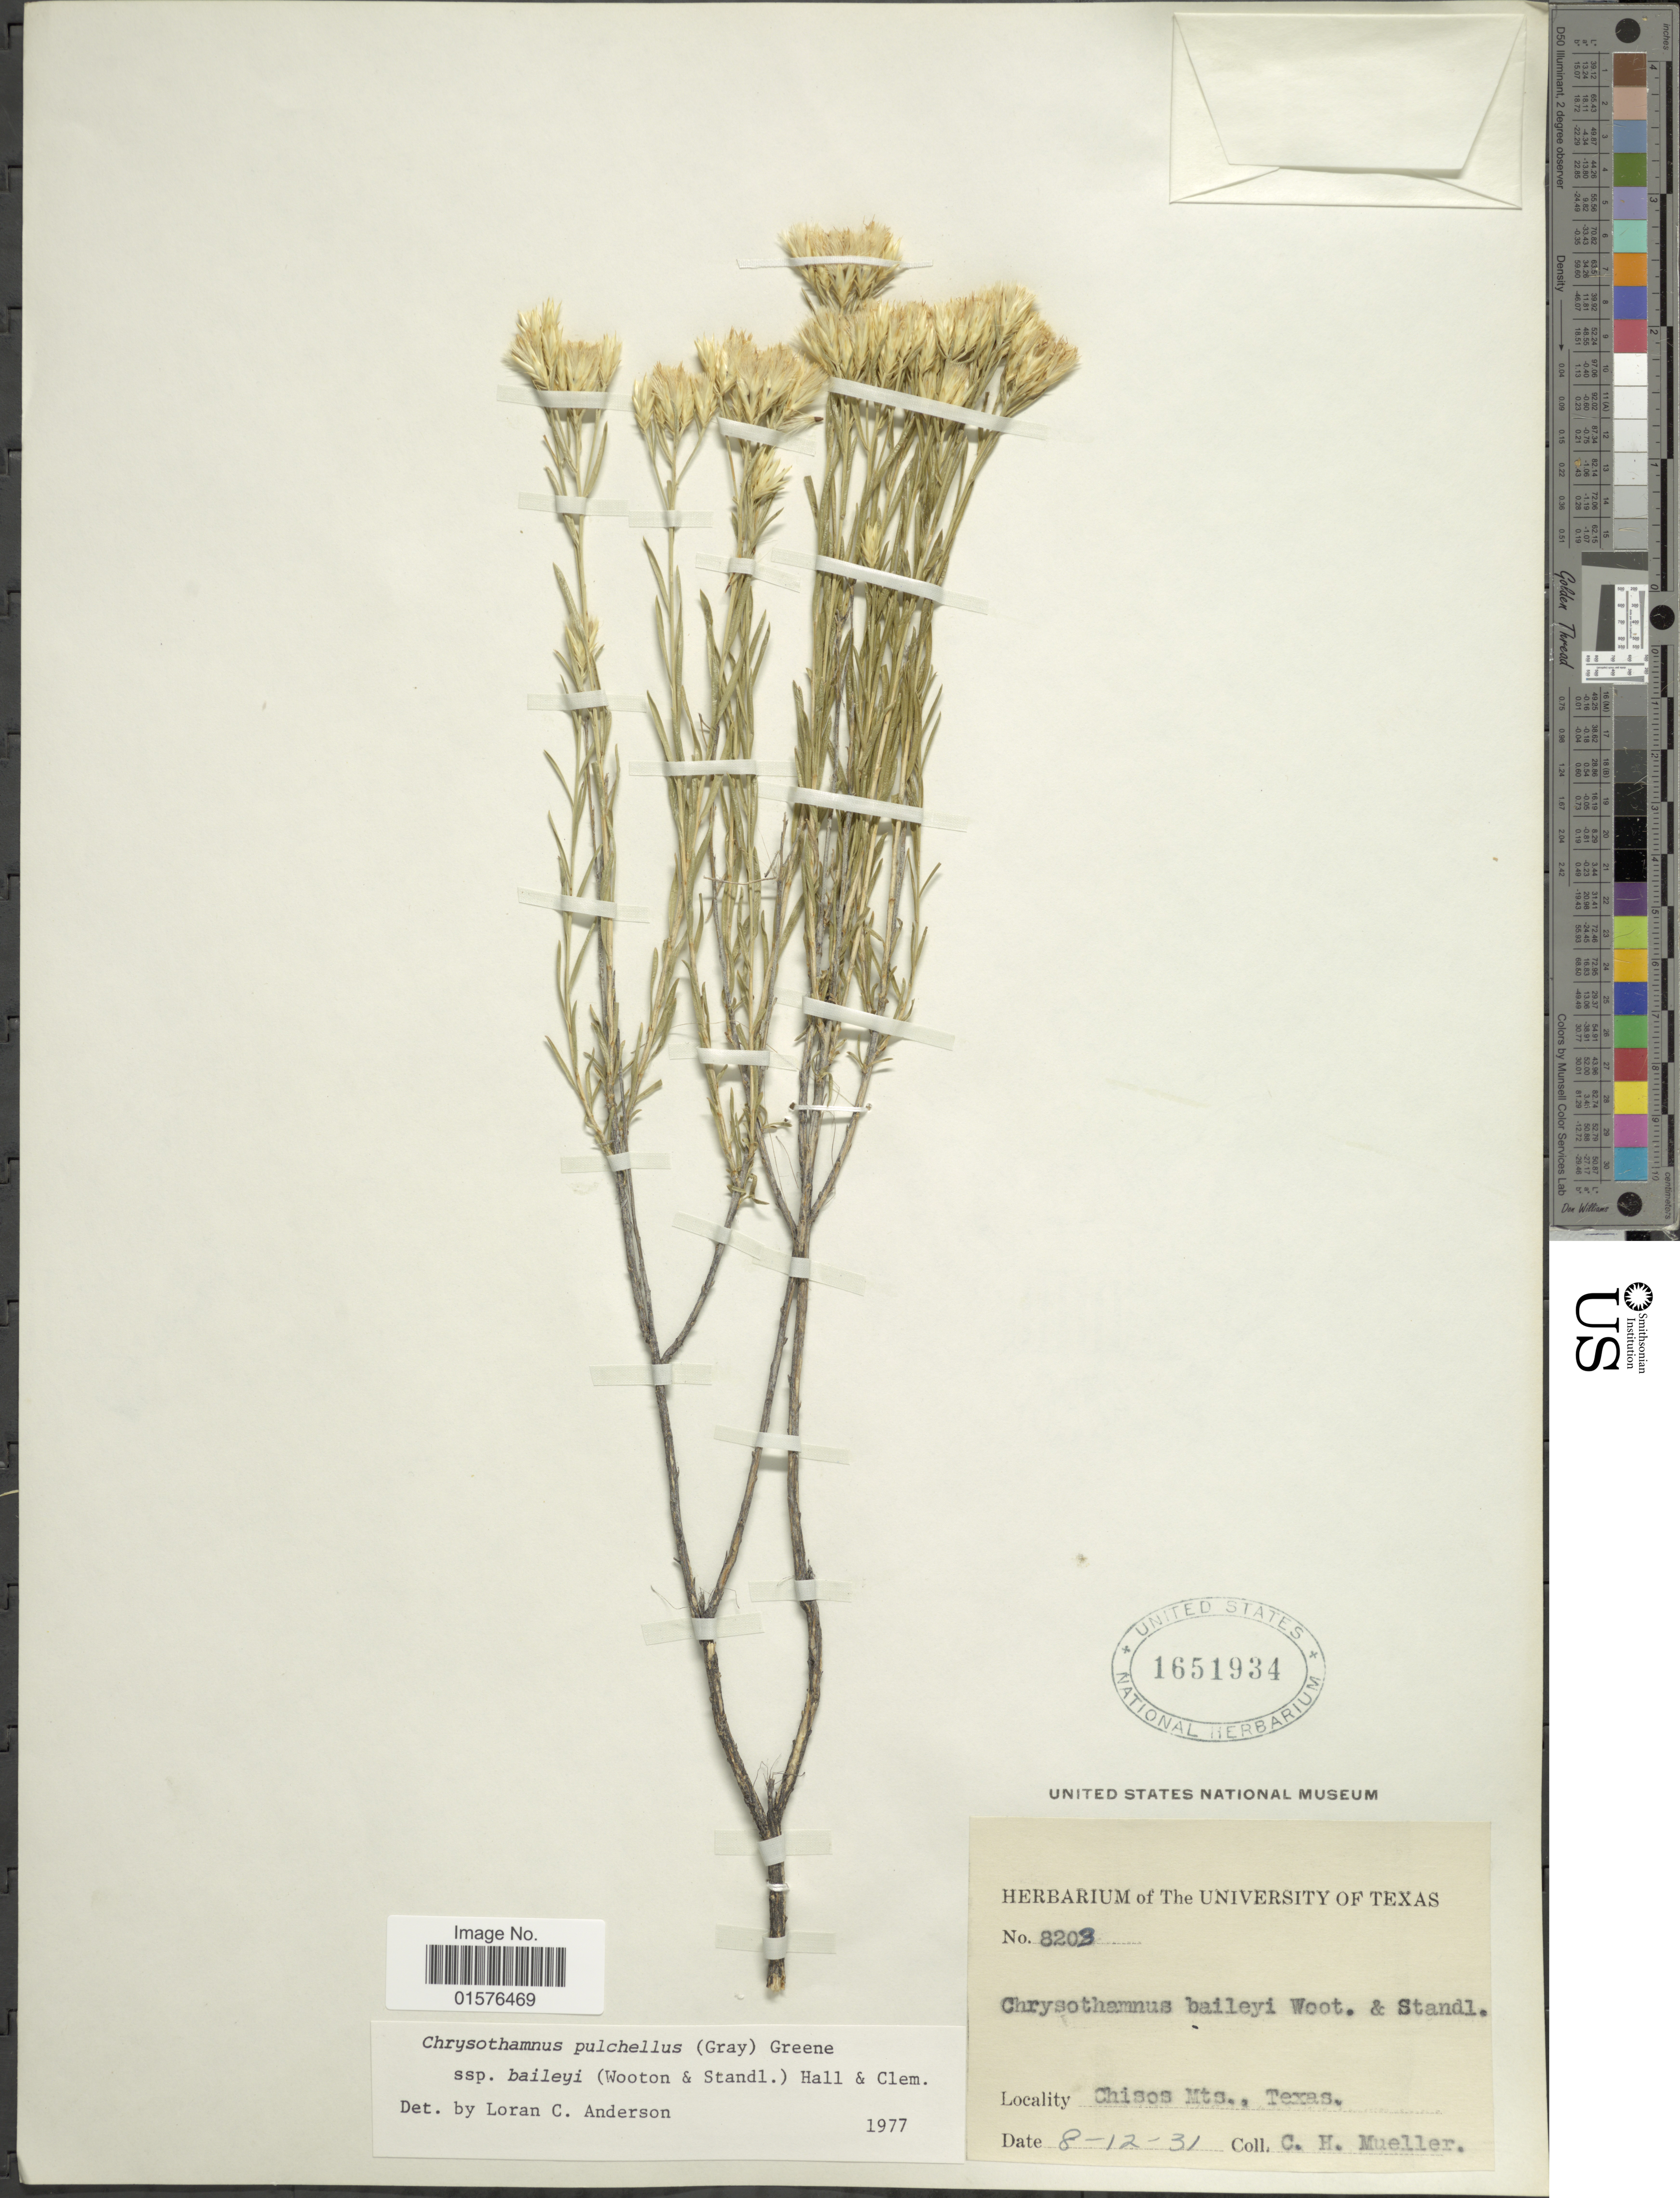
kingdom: Plantae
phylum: Tracheophyta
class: Magnoliopsida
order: Asterales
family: Asteraceae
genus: Lorandersonia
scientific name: Lorandersonia baileyi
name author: (Wooton & Standl.) et al.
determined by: Urbatsch, Lowell E., Curator (LSU), Louisiana State University (UNITED STATES)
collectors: C. H. Mueller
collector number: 8203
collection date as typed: Transcribed d/m/y: 12/8/31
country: United States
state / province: Texas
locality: Chisos Mts.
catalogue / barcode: US 1651934